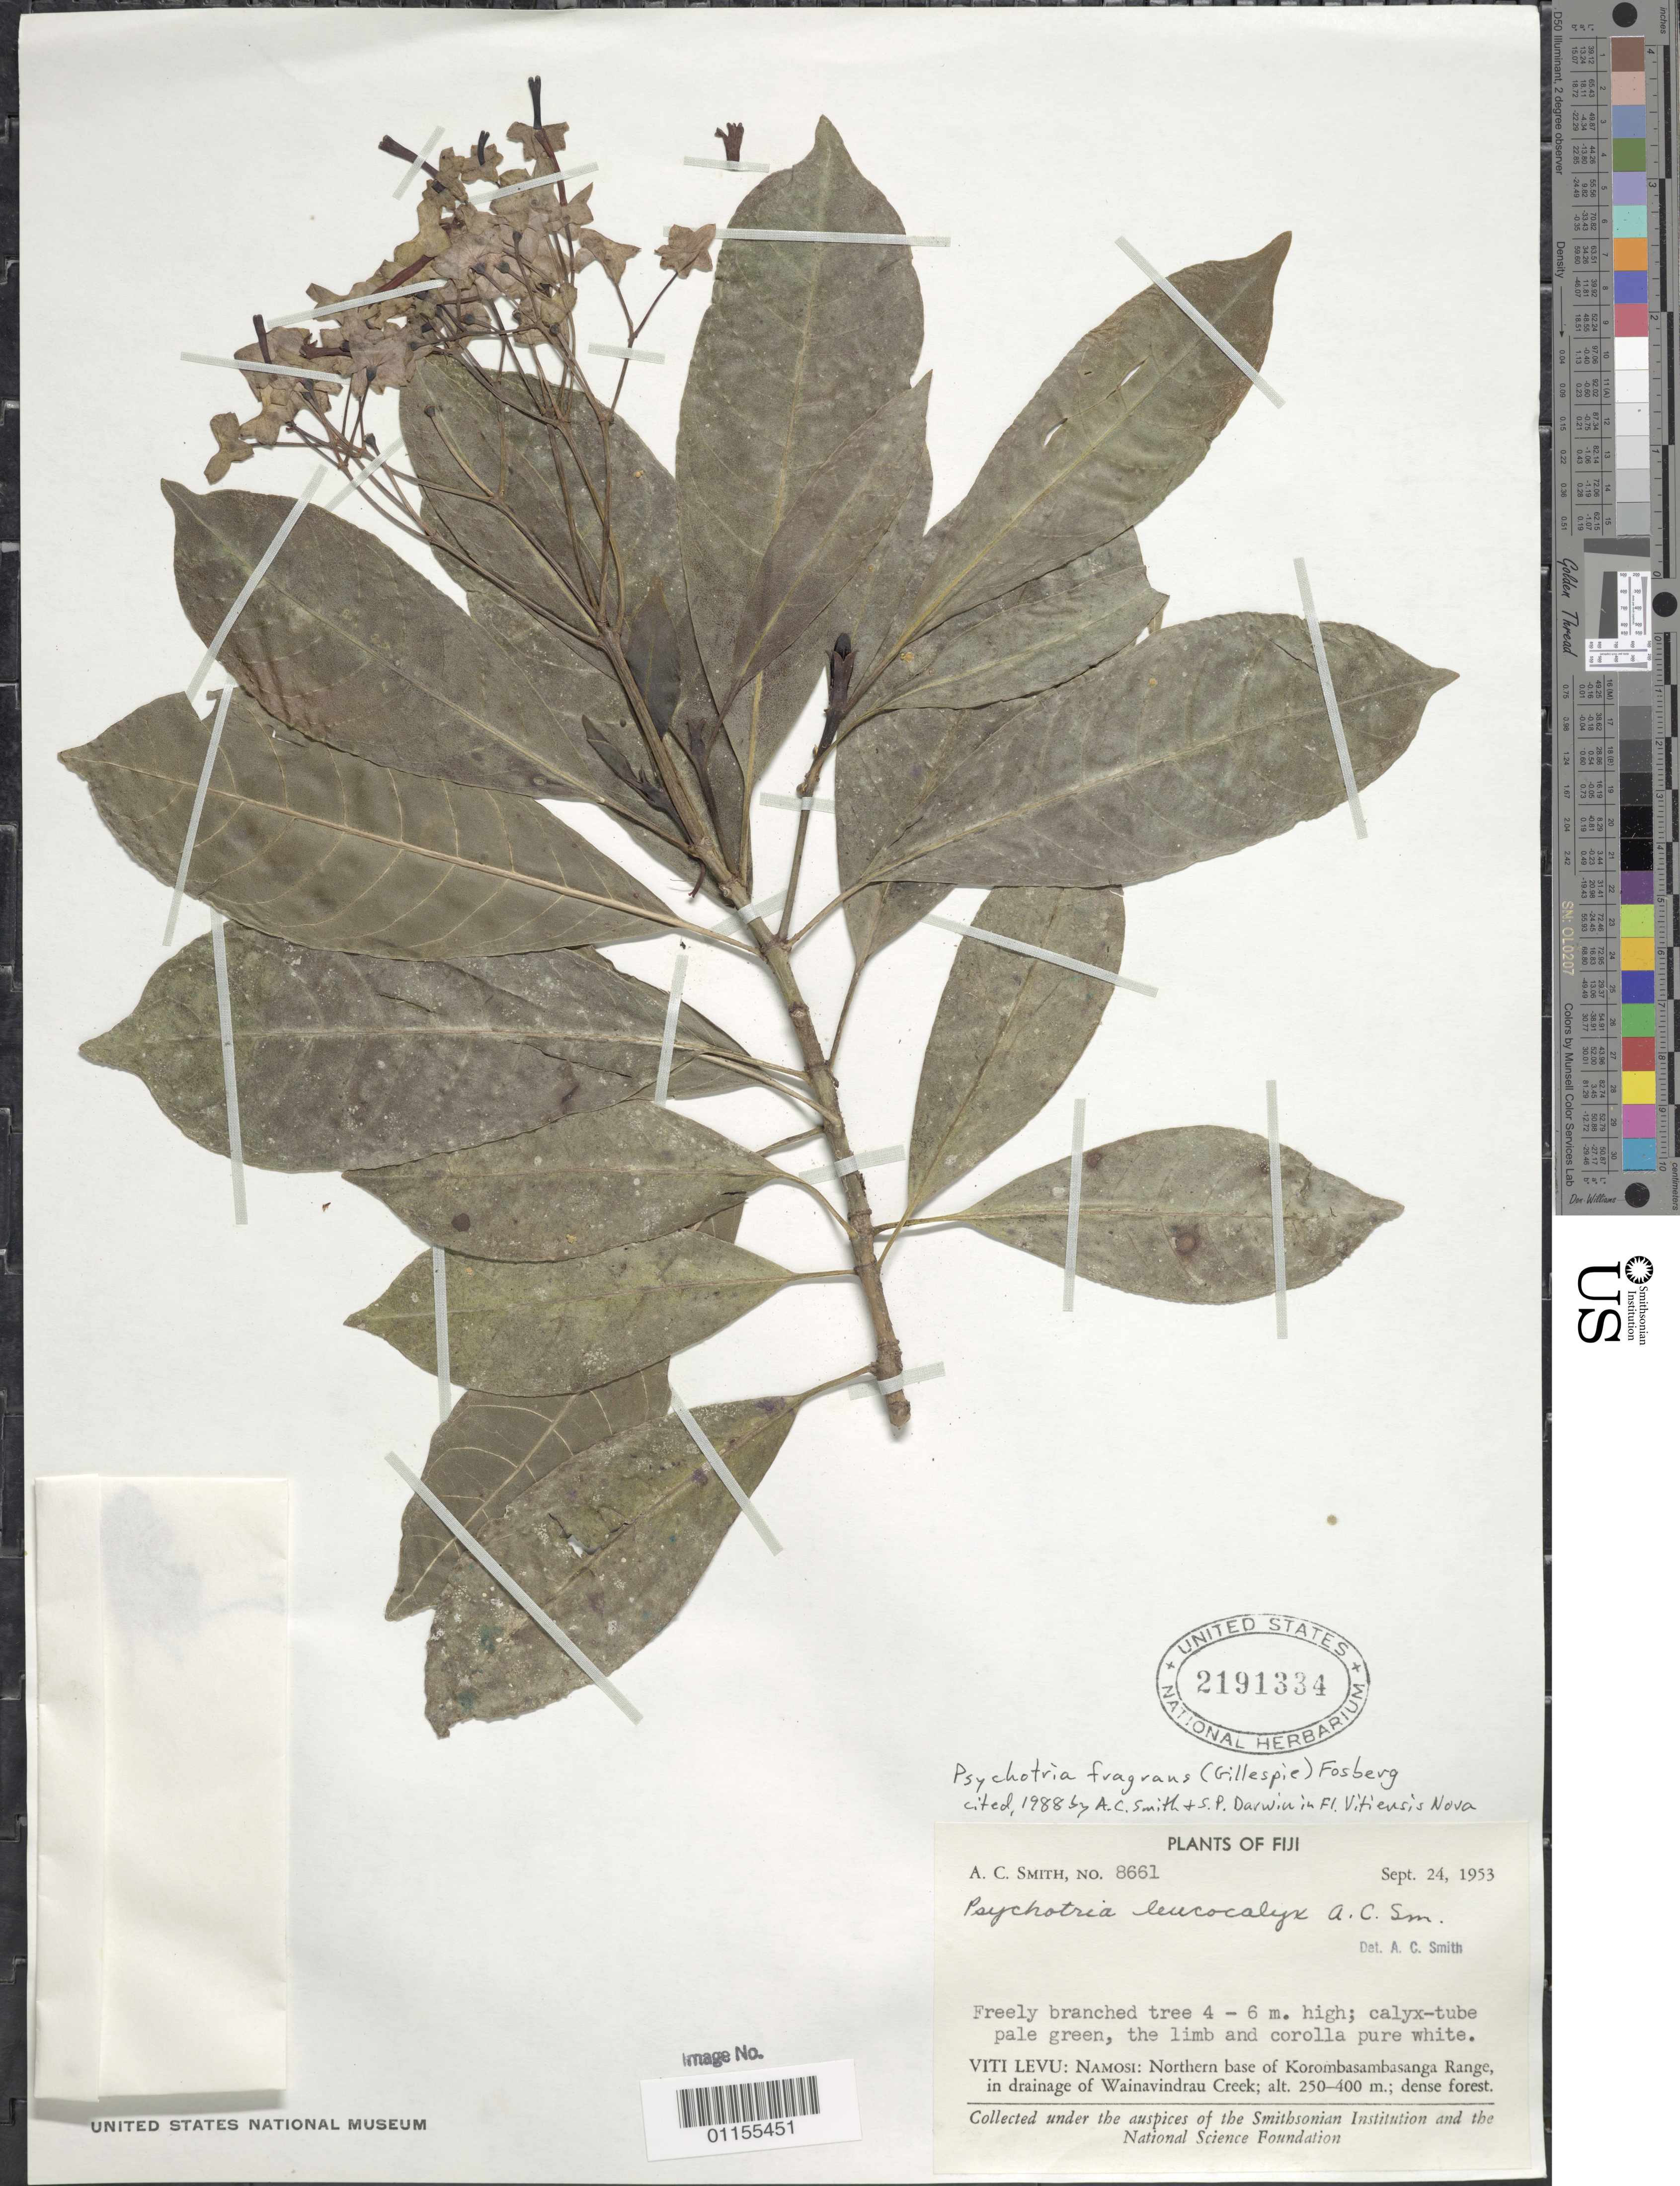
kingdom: Plantae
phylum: Tracheophyta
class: Magnoliopsida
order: Gentianales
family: Rubiaceae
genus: Psychotria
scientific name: Psychotria fragrans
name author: (Gillespie) Fosberg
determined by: Smith, A. C.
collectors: A. C. Smith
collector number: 8661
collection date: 1953-09-24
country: Fiji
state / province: Namosi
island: Viti Levu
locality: Northern Base of Korobasambasanga Range, in drainage of Wainavindrau Creek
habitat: Dense forest.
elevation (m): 250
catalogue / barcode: US 2191334